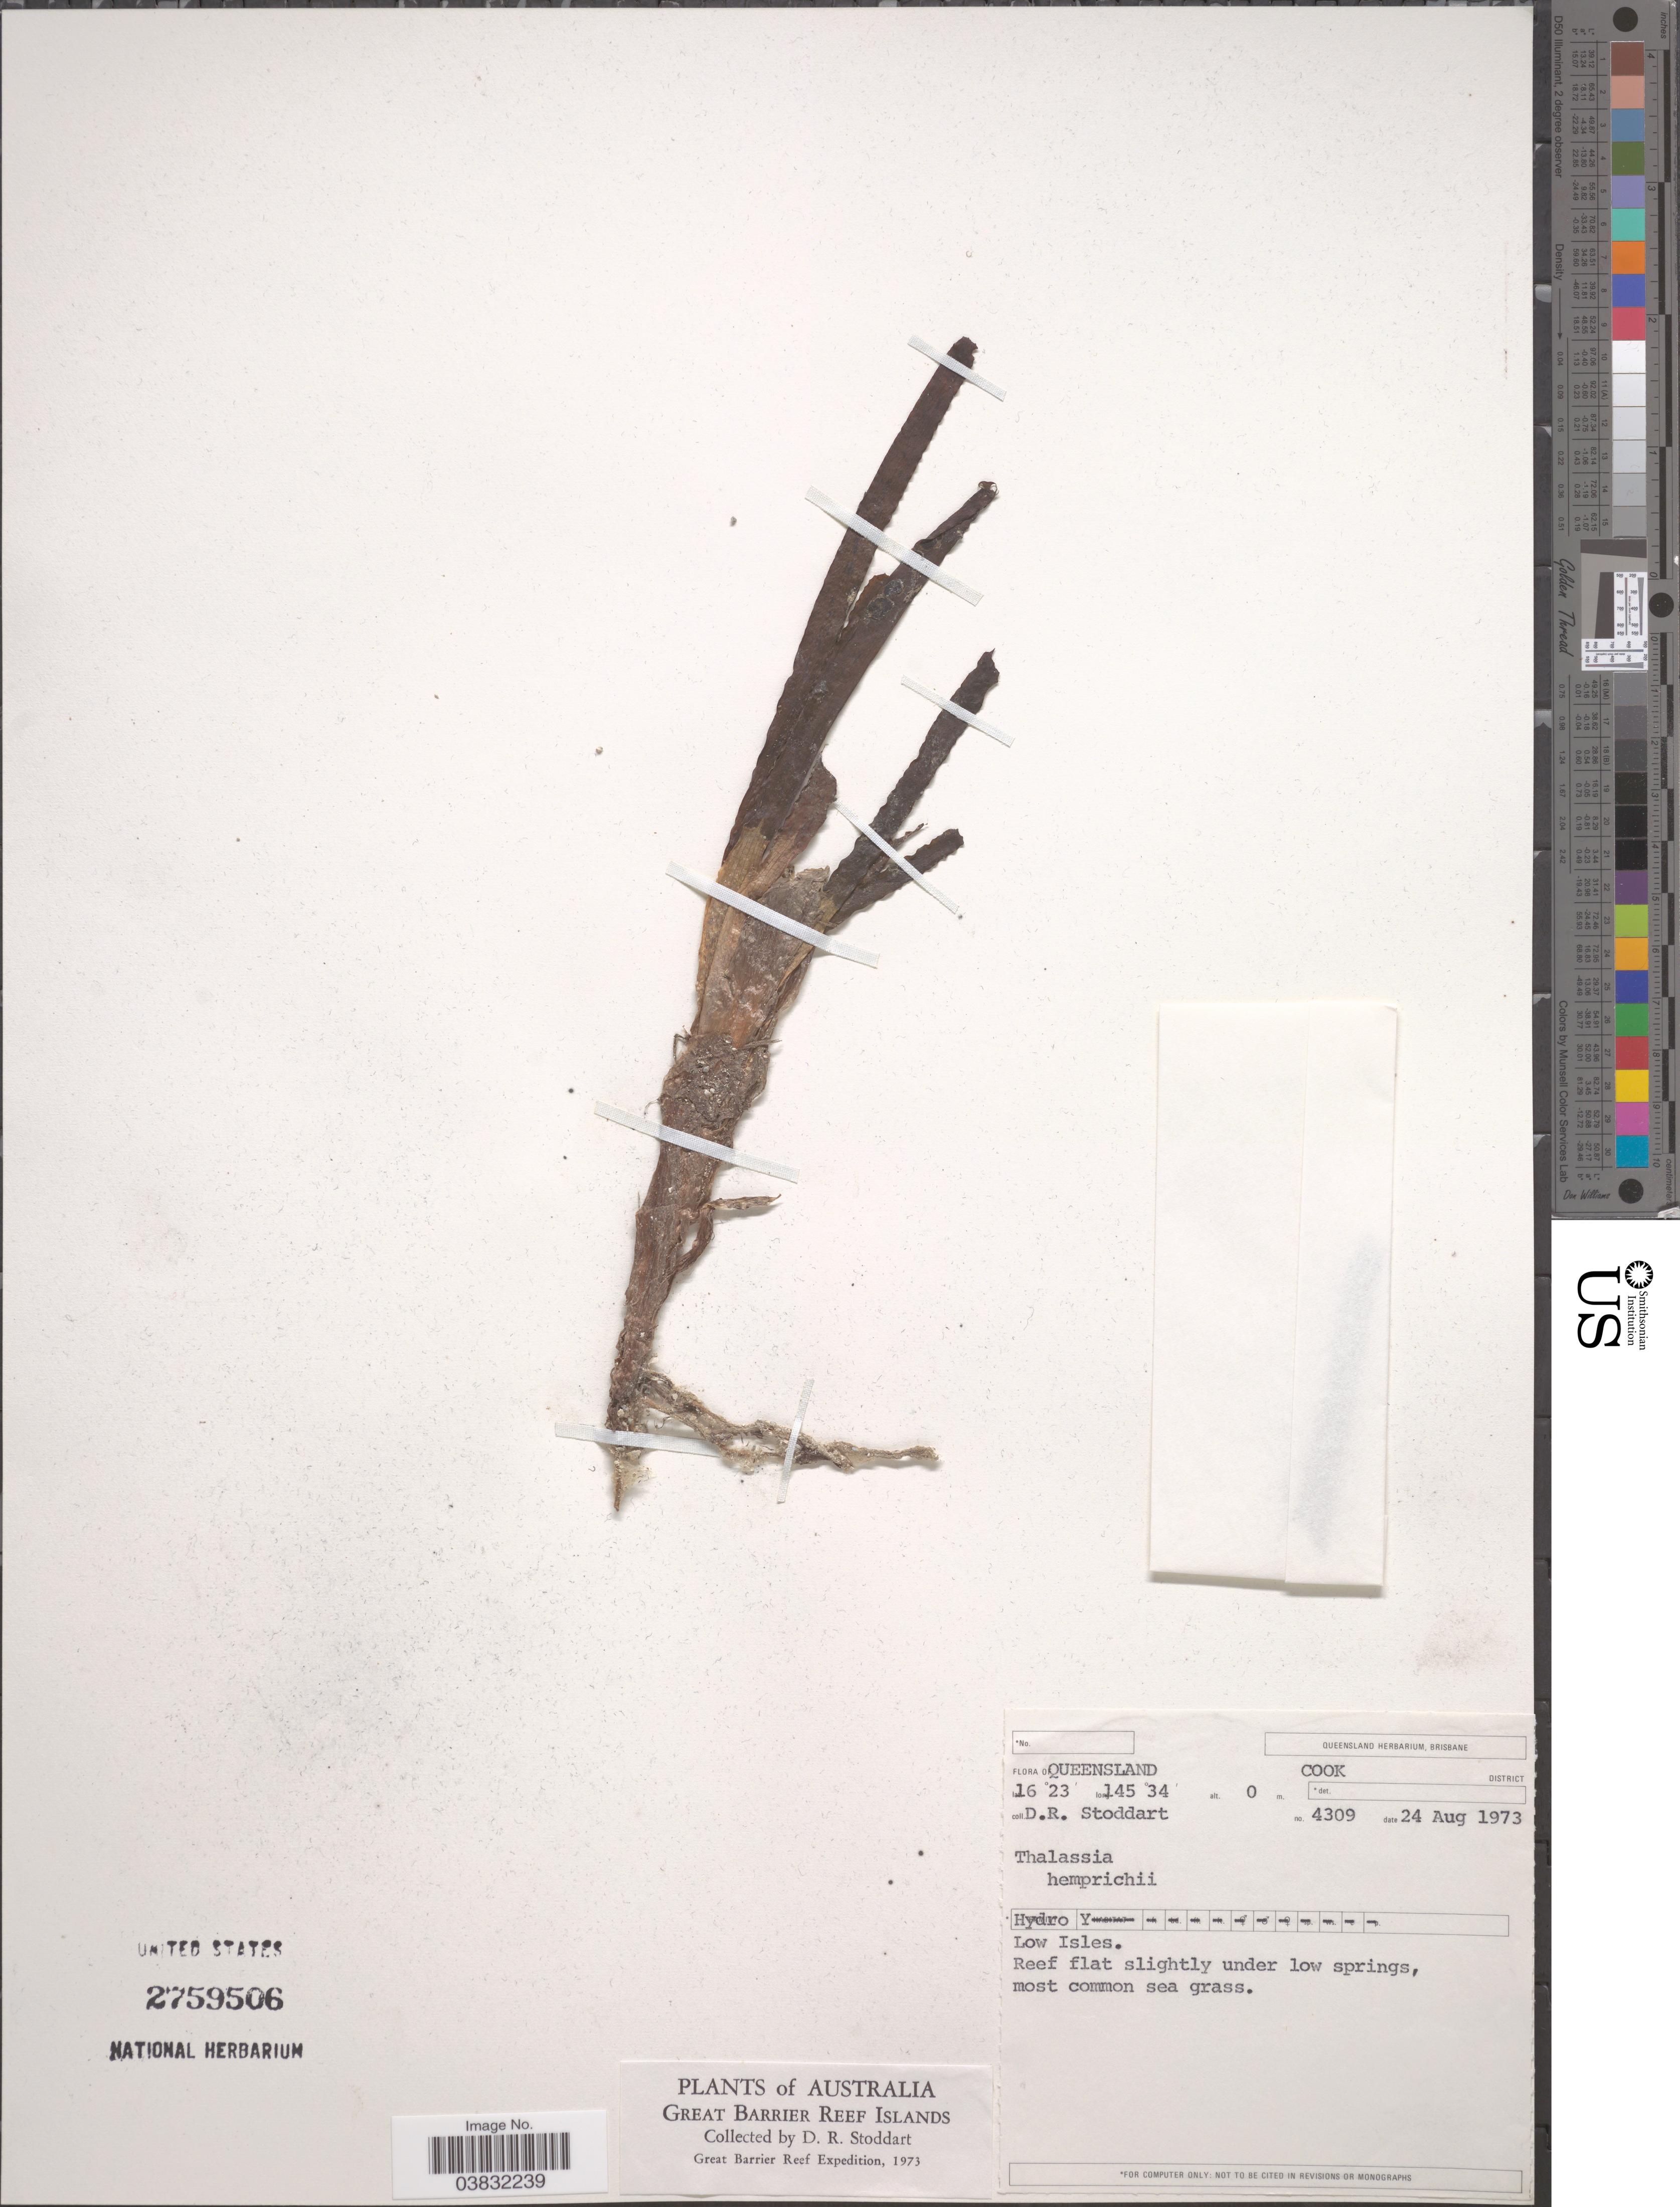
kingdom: Plantae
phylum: Tracheophyta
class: Liliopsida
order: Alismatales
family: Hydrocharitaceae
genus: Thalassia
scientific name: Thalassia hemprichii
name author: Asch.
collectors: D. R. Stoddart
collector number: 4309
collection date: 1973-08-24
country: Australia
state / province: Queensland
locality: Great Barrier Reef Islands. Cook District. Low Isles.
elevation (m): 0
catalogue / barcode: US 2759506